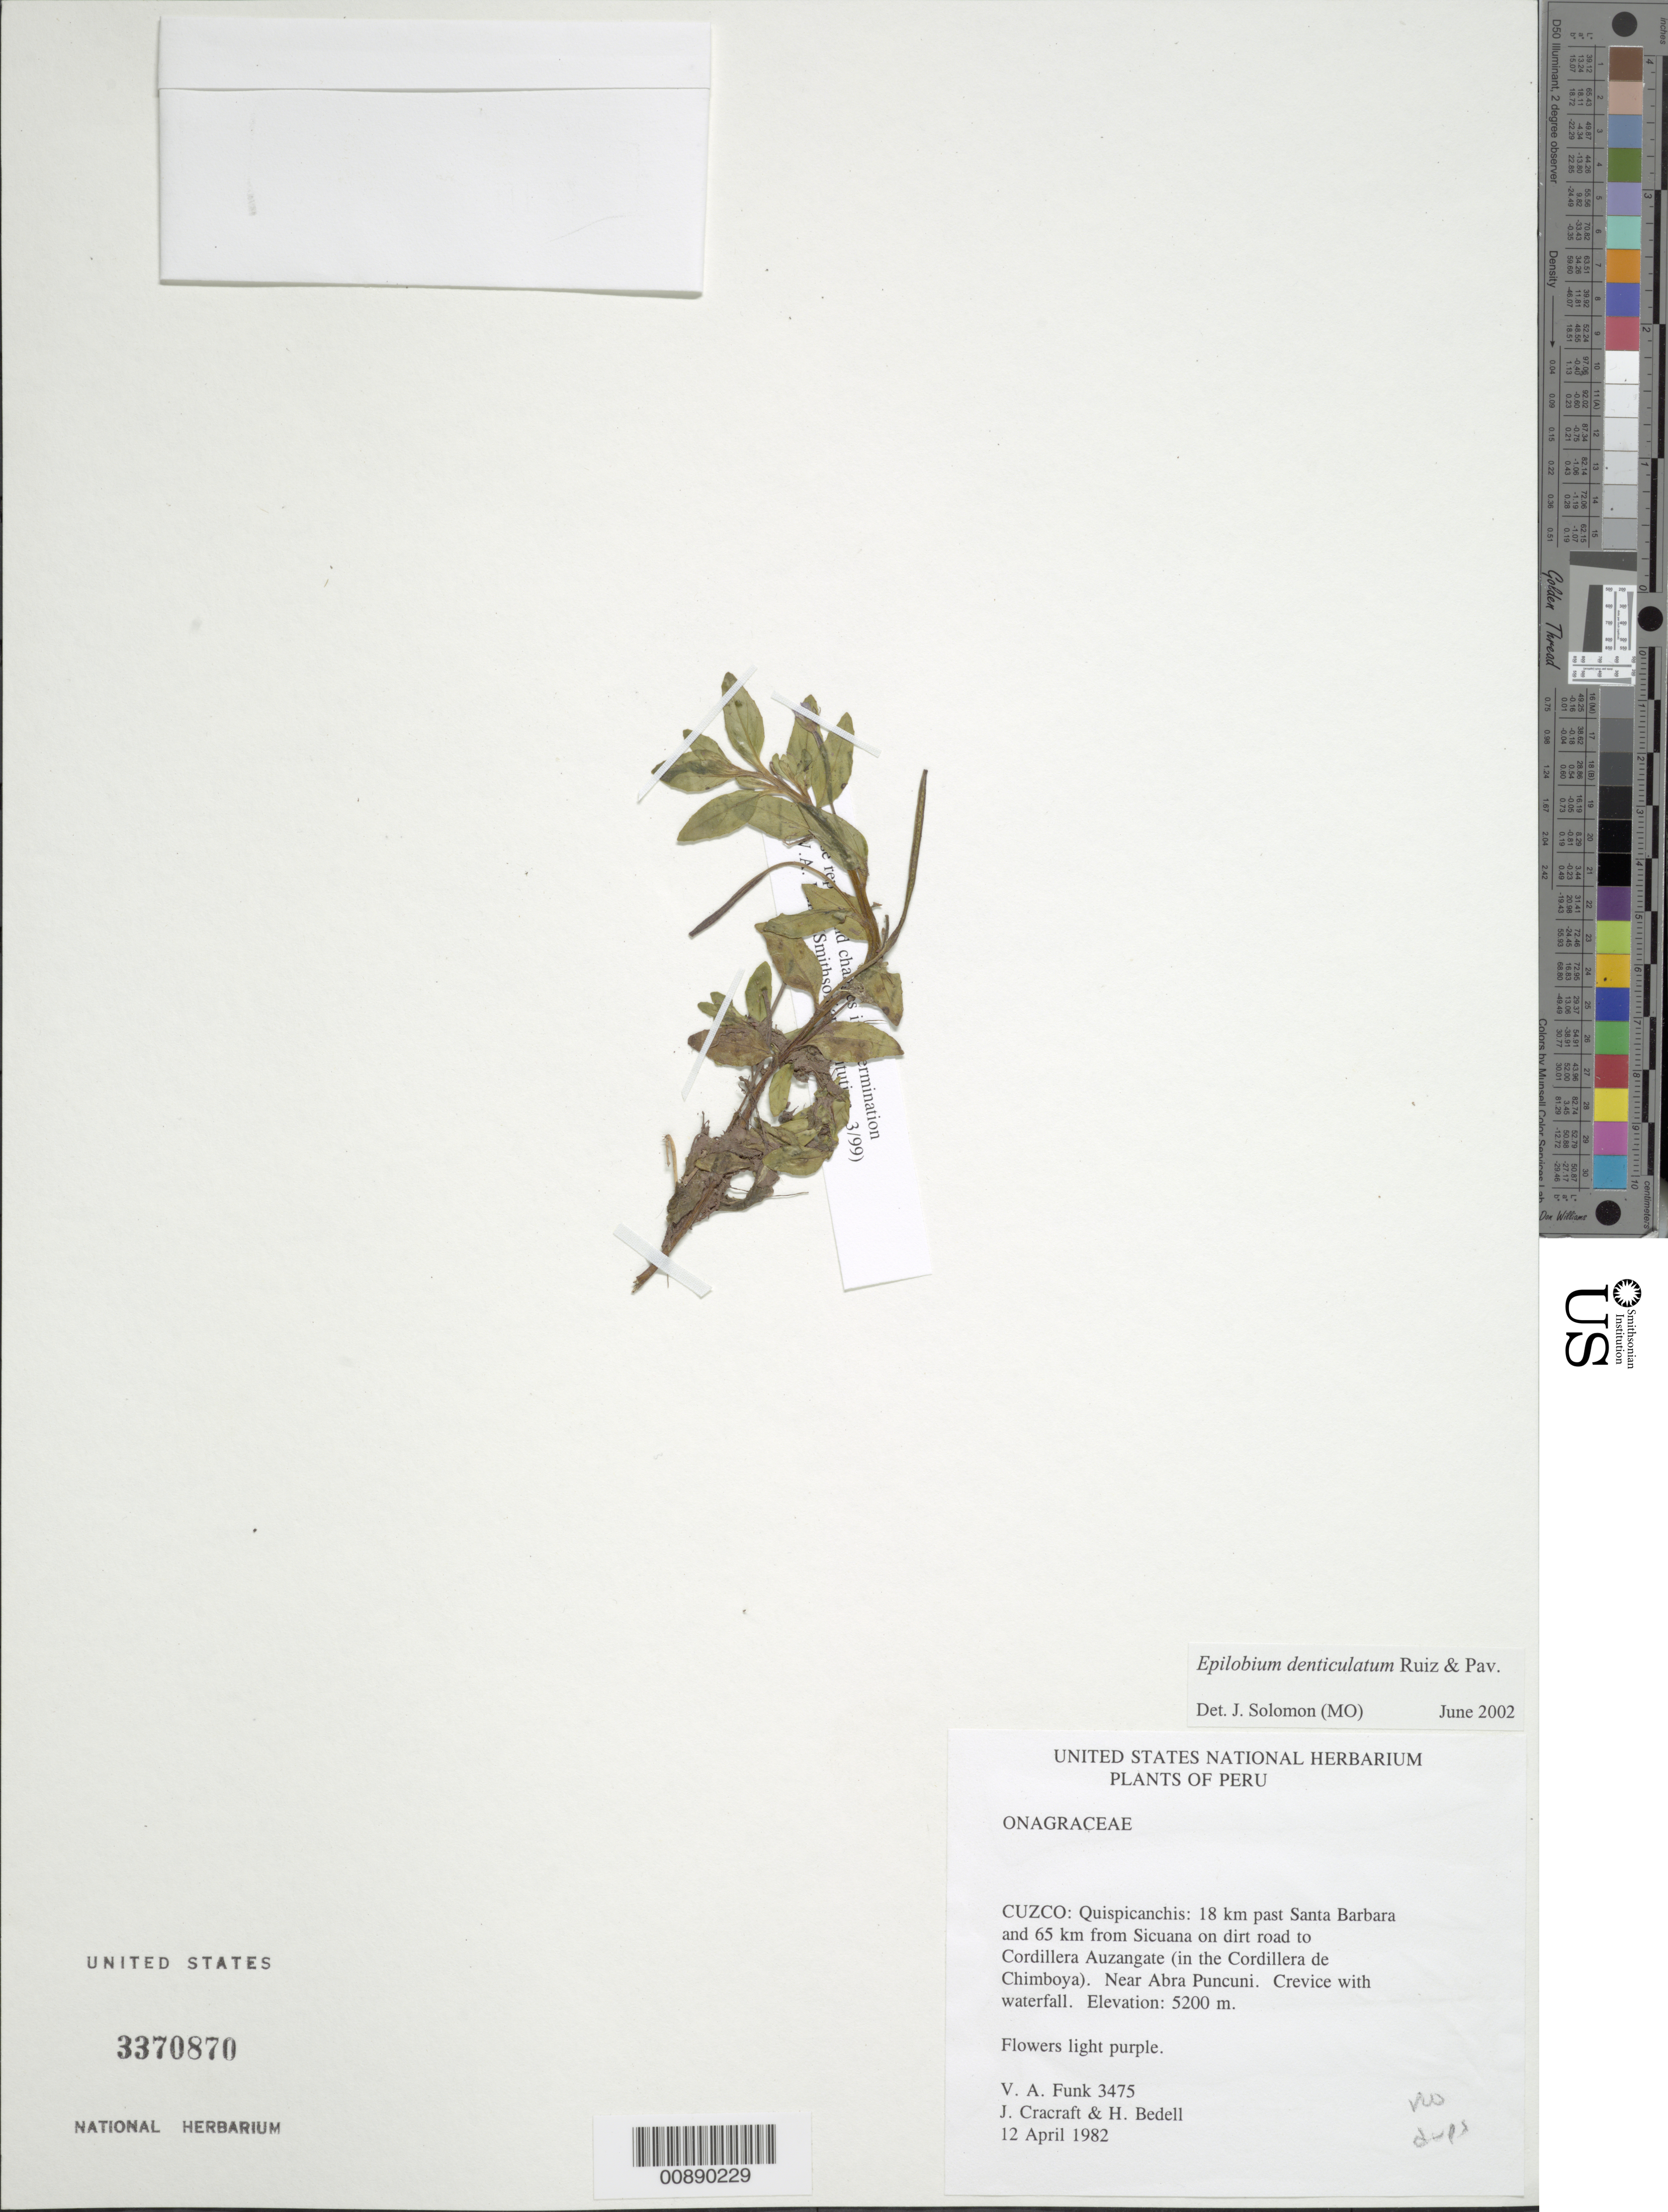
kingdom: Plantae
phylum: Tracheophyta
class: Magnoliopsida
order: Myrtales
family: Onagraceae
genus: Epilobium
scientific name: Epilobium denticulatum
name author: Ruiz & Pav.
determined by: Solomon, J. C., (MO), Missouri Botanical Garden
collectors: V. Funk, J. L. Cracraft & H. Bedell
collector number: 3475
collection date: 1982-04-12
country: Peru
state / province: Cusco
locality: Quispicanchis: 18 km past Santa Barbara and 65 km from Sicuana on dirt road to Cordillera Auzangate (in the Cordillera de Chimboya). Near Abra Puncuni. Crevice with waterfall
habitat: Crevice with waterfall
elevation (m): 5200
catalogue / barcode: US 3370870